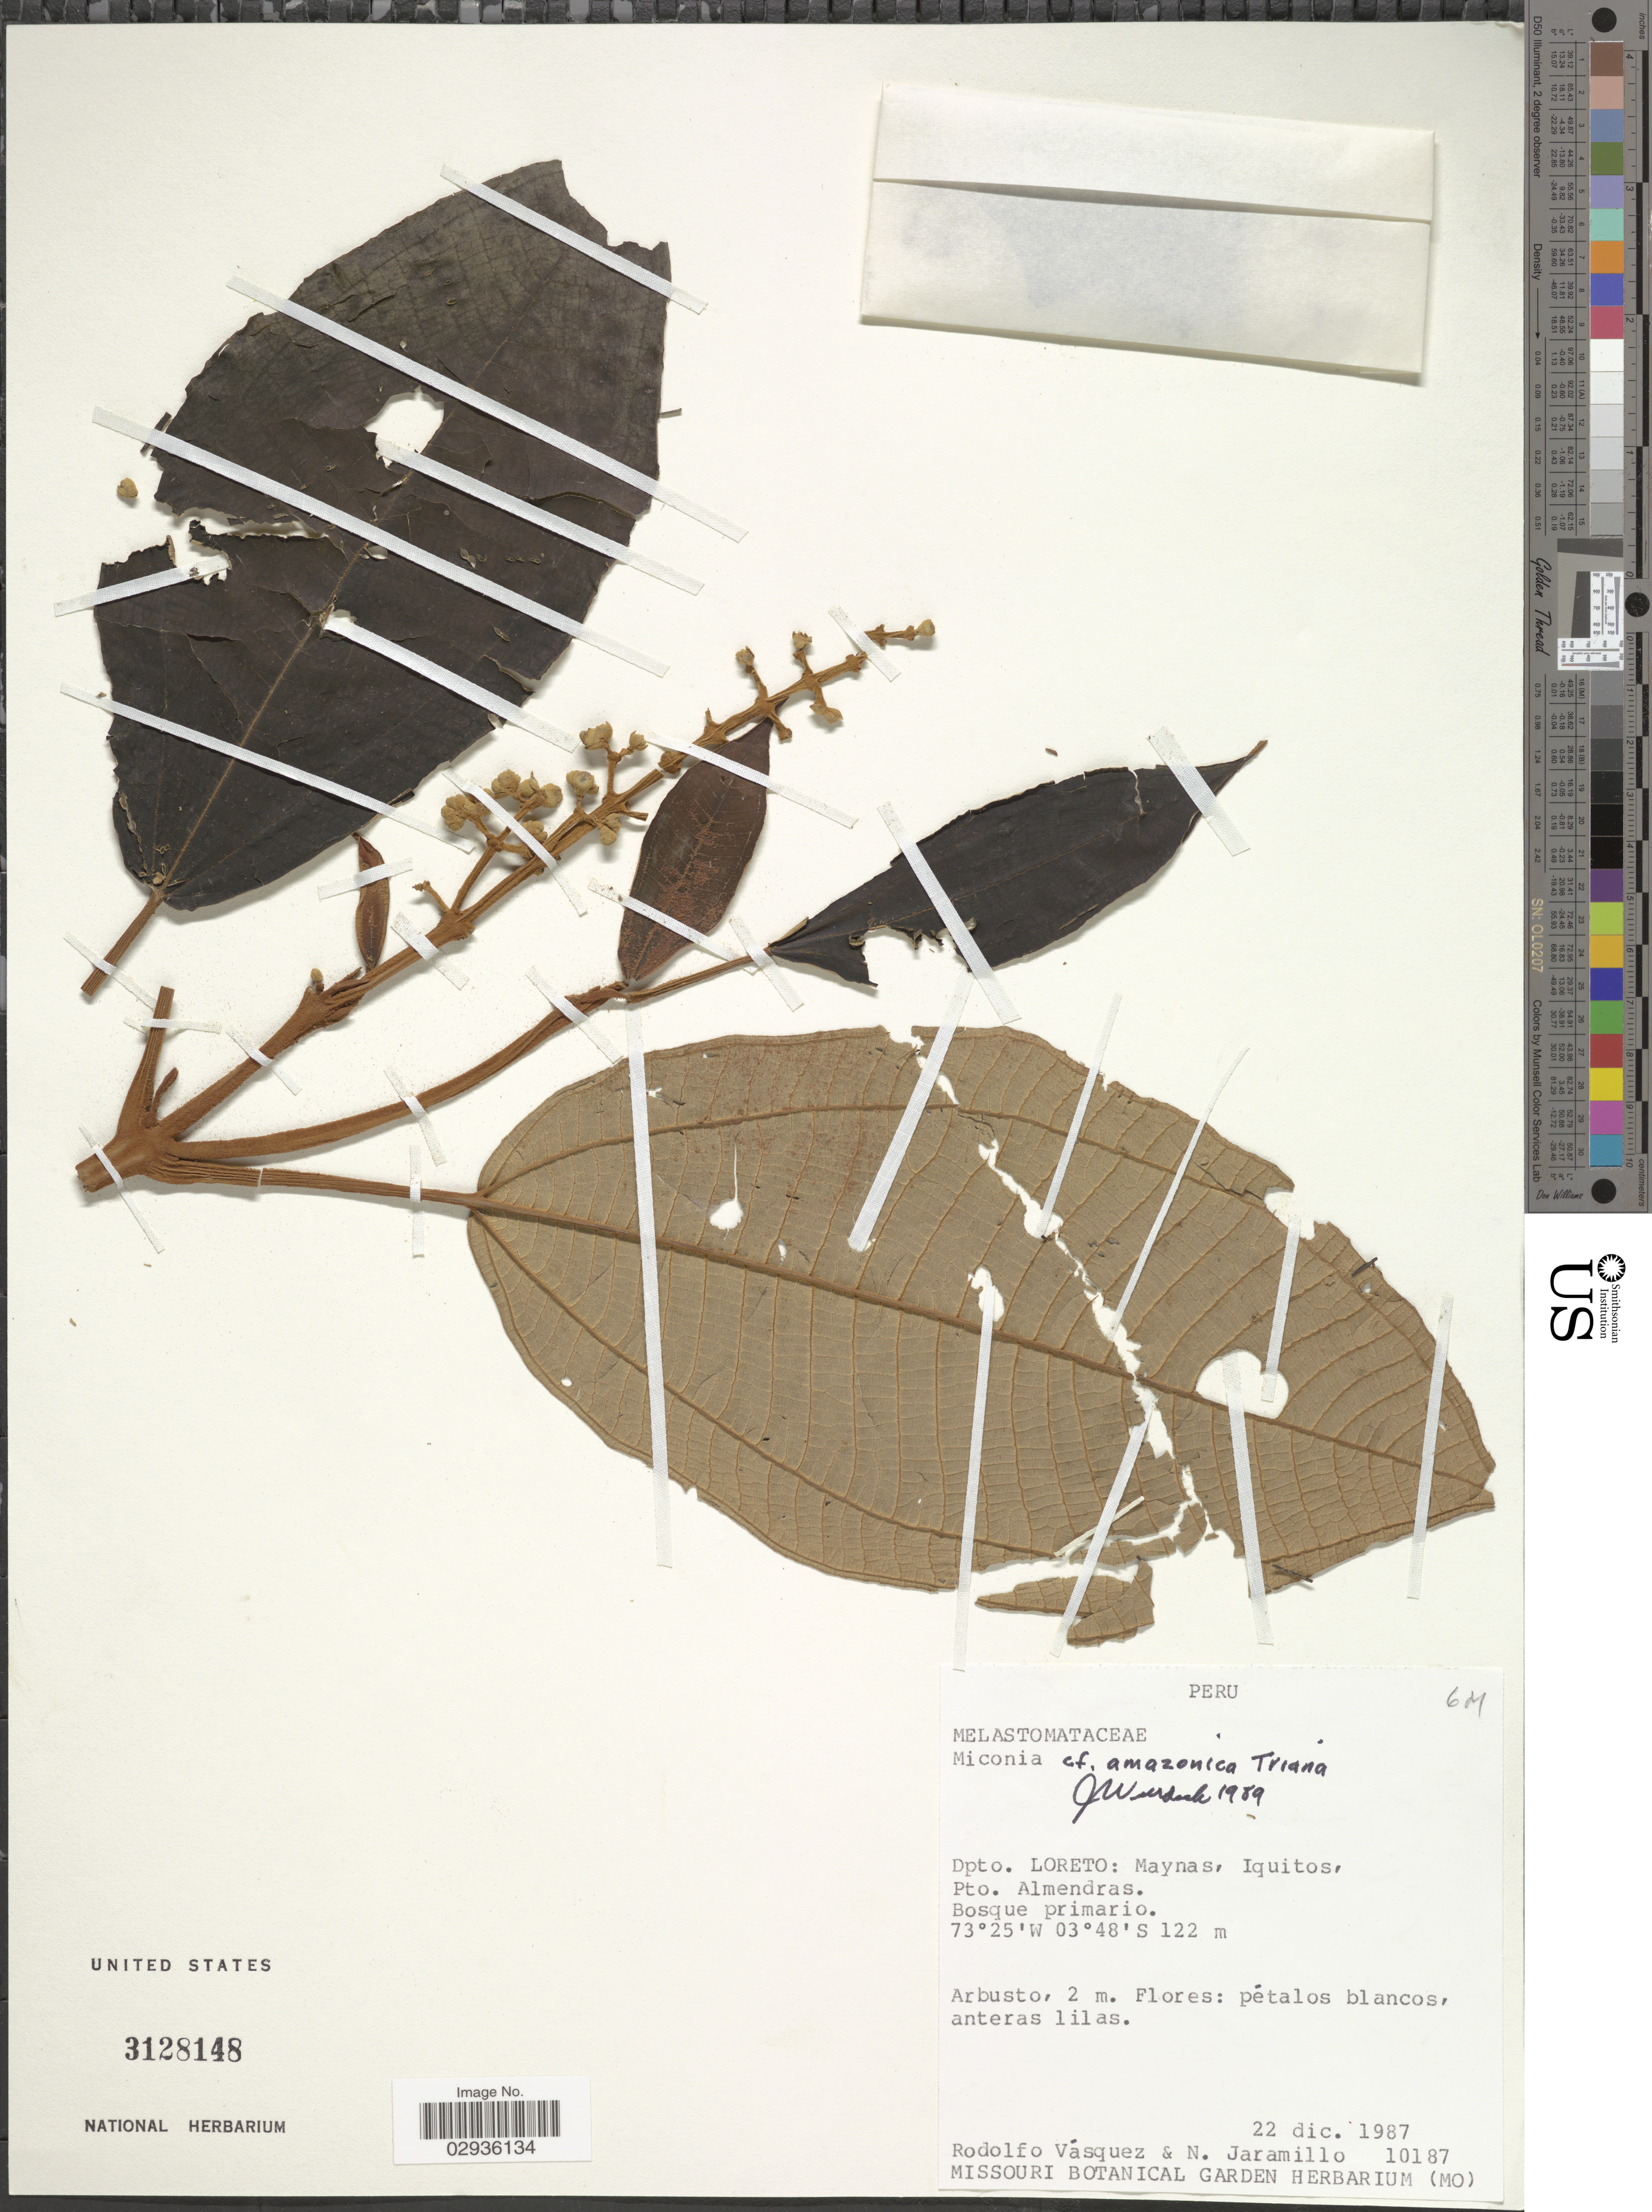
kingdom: Plantae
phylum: Tracheophyta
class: Magnoliopsida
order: Myrtales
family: Melastomataceae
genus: Miconia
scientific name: Miconia amazonica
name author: Triana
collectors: R. Vásquez & N. Jaramillo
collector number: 10187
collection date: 1987-12-22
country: Peru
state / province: Loreto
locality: Dpto Loreto: Maynas, Iquitos, Pto. Almendras.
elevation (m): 122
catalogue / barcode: US 3128148